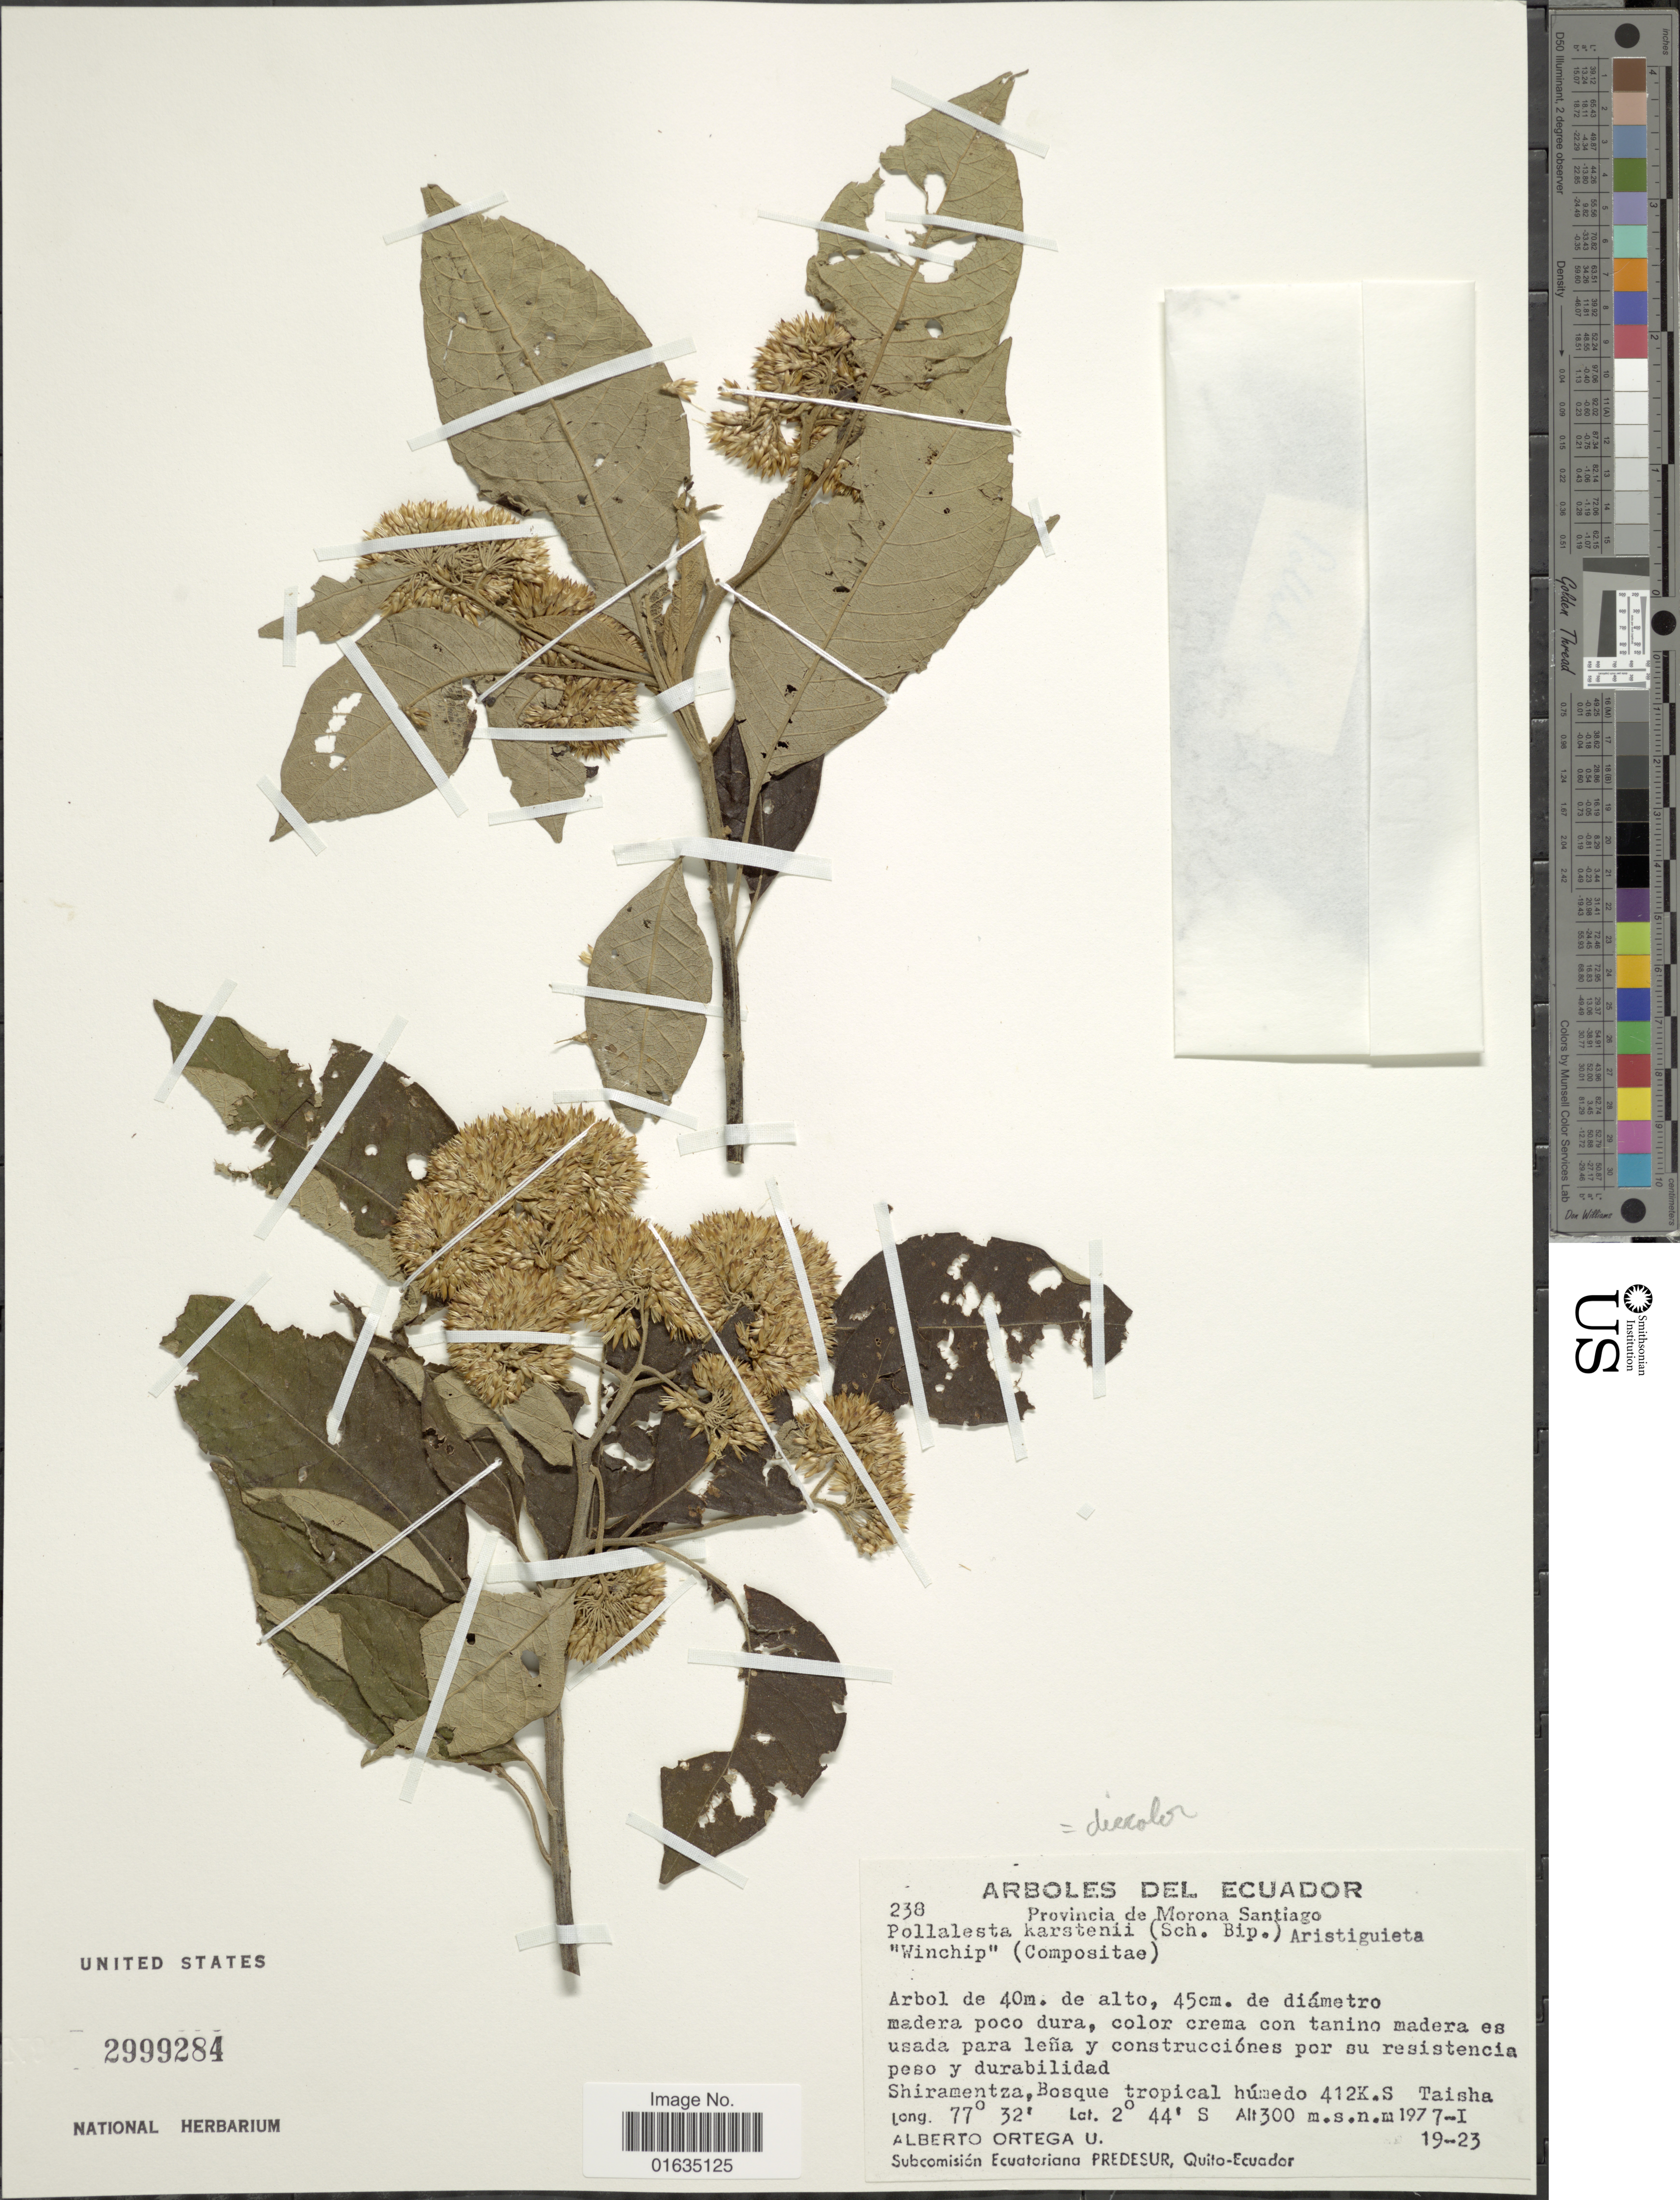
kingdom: Plantae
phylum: Tracheophyta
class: Magnoliopsida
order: Asterales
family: Asteraceae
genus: Pollalesta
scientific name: Pollalesta discolor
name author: (Kunth) Aristeg.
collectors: A. T. Ortega U.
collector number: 238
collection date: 1977-01-19/1977-11-23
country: Ecuador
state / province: Morona-Santiago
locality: Provincia de Morona Santiago, Shiramentza, 412 K. S Taisha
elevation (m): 300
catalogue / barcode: US 2999284